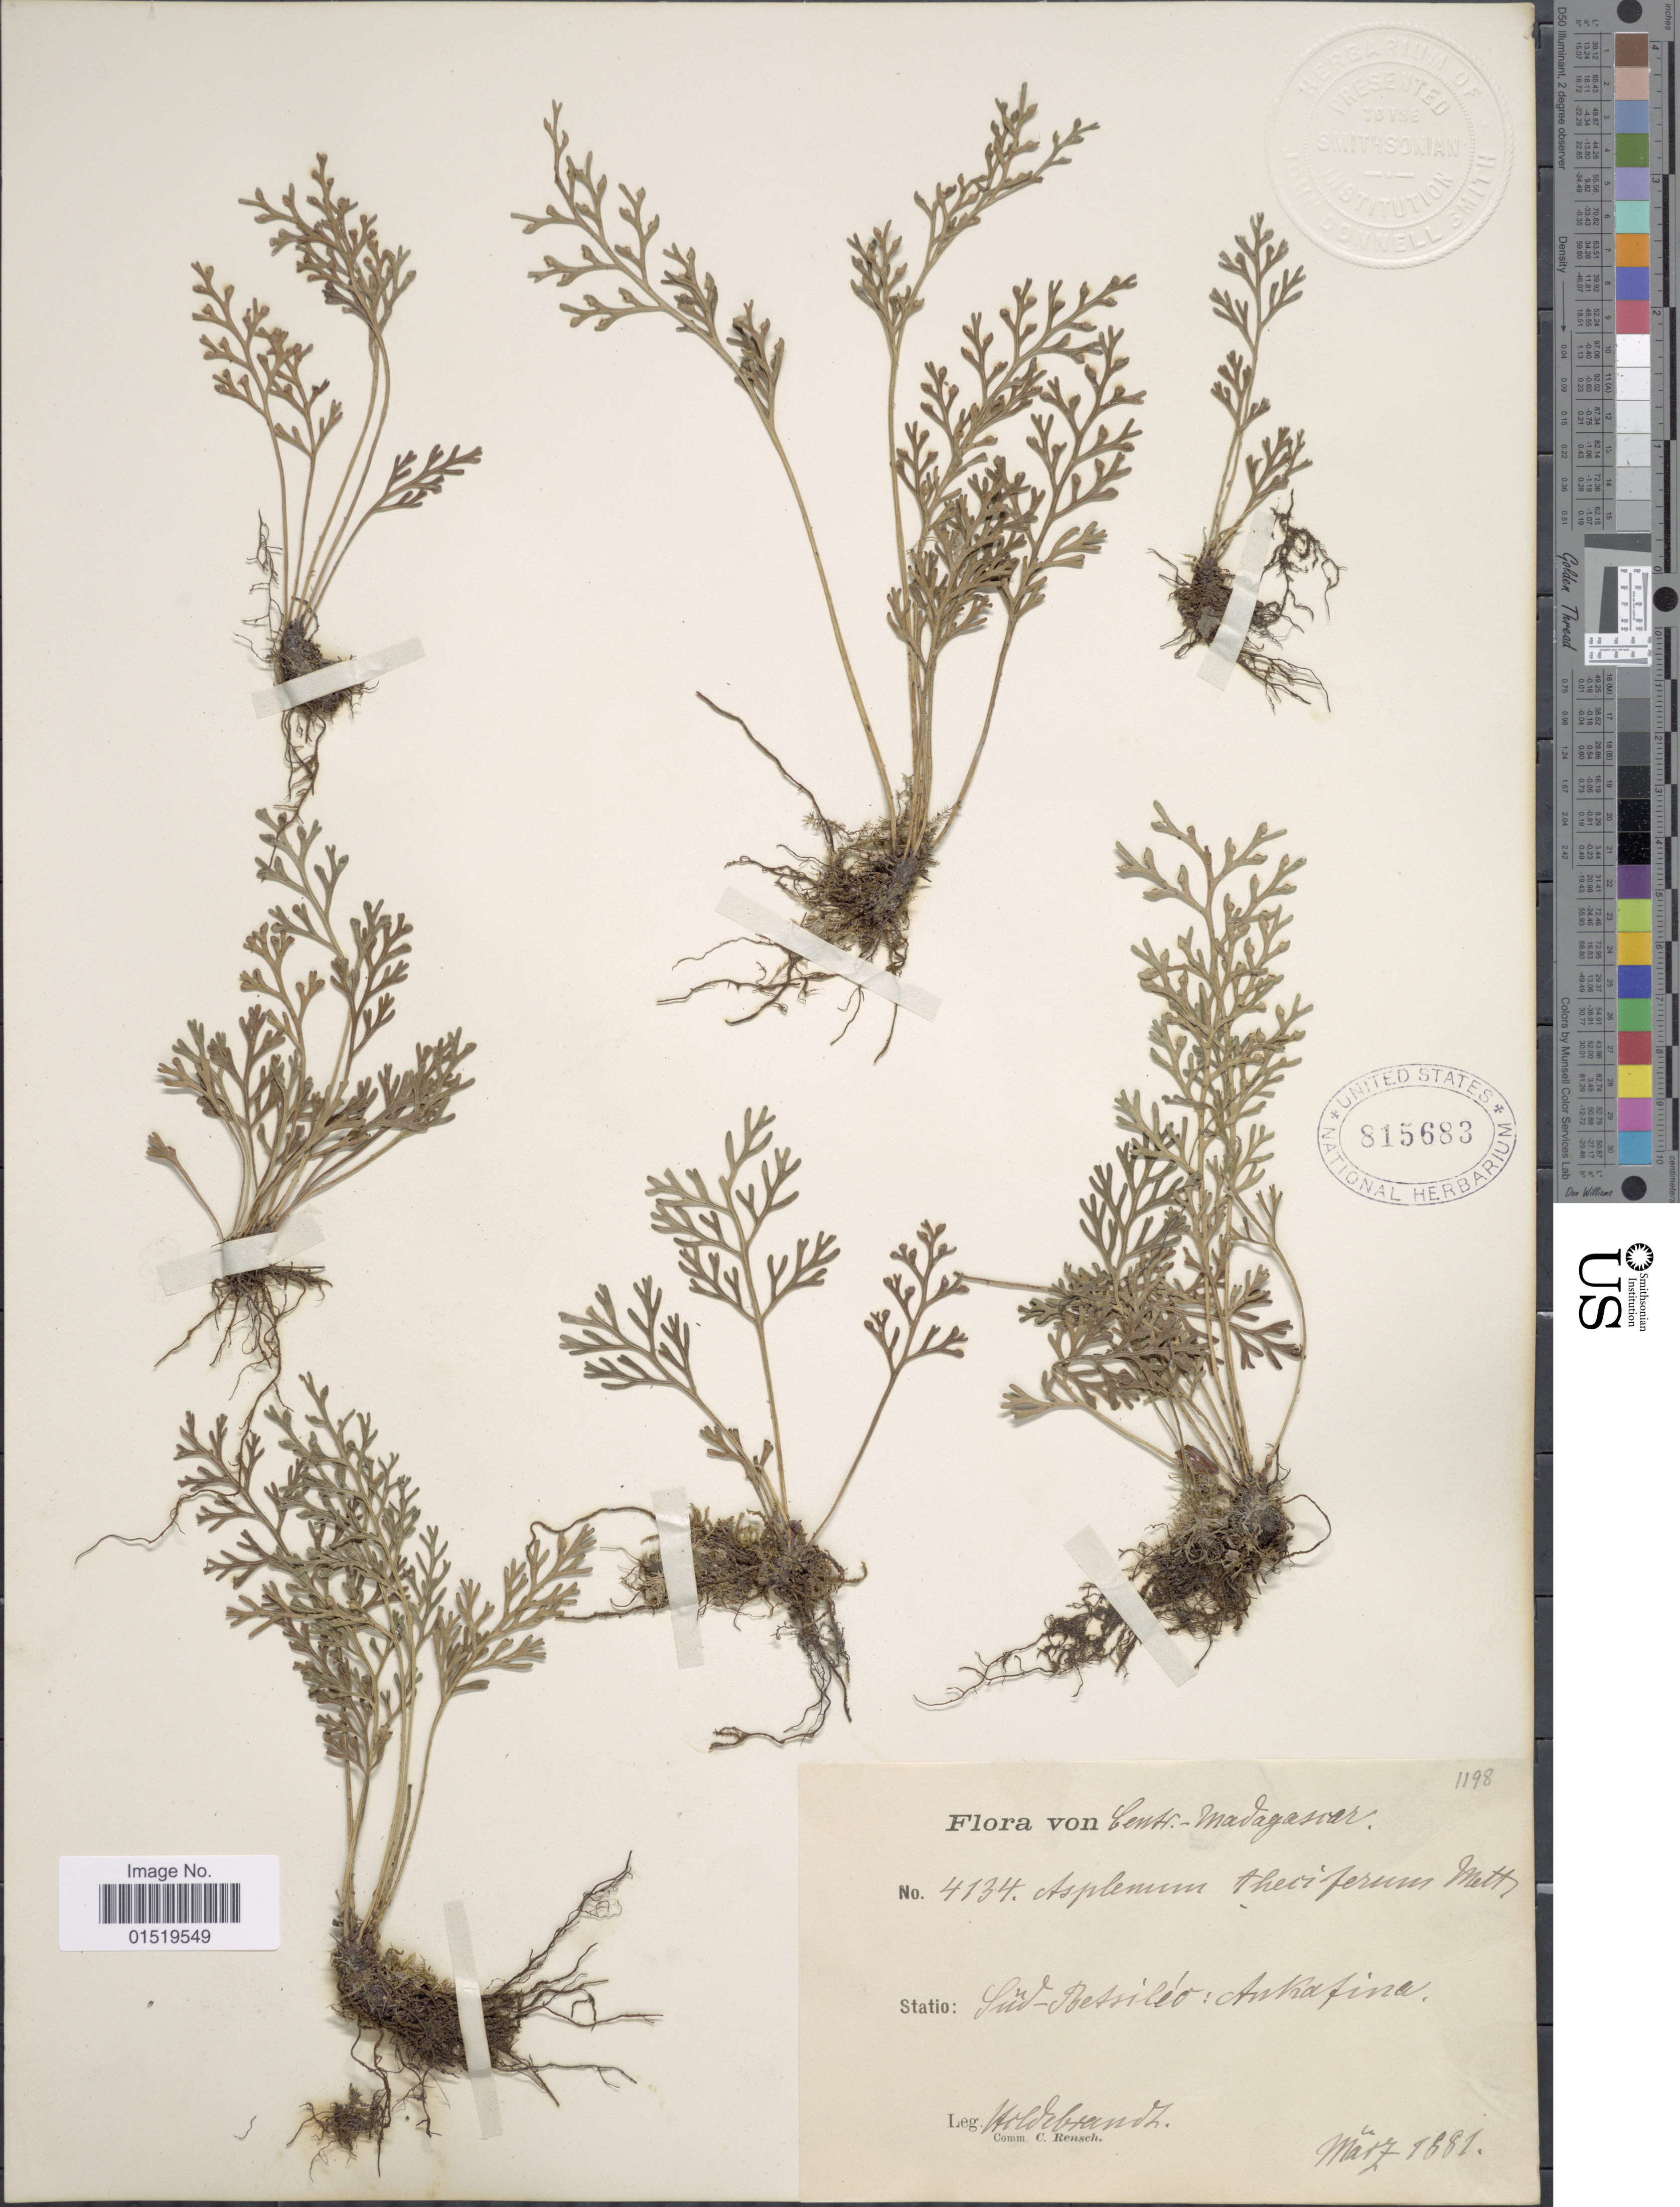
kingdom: Plantae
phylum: Tracheophyta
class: Polypodiopsida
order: Polypodiales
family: Aspleniaceae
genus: Asplenium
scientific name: Asplenium theciferum var. concinnum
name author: (Schrad.) Schelpe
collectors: J. Hildebrandt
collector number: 4134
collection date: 1881-03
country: Madagascar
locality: Centr-Madagascar, Süd-Betsiléo: Ankafina.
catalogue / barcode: US 815683